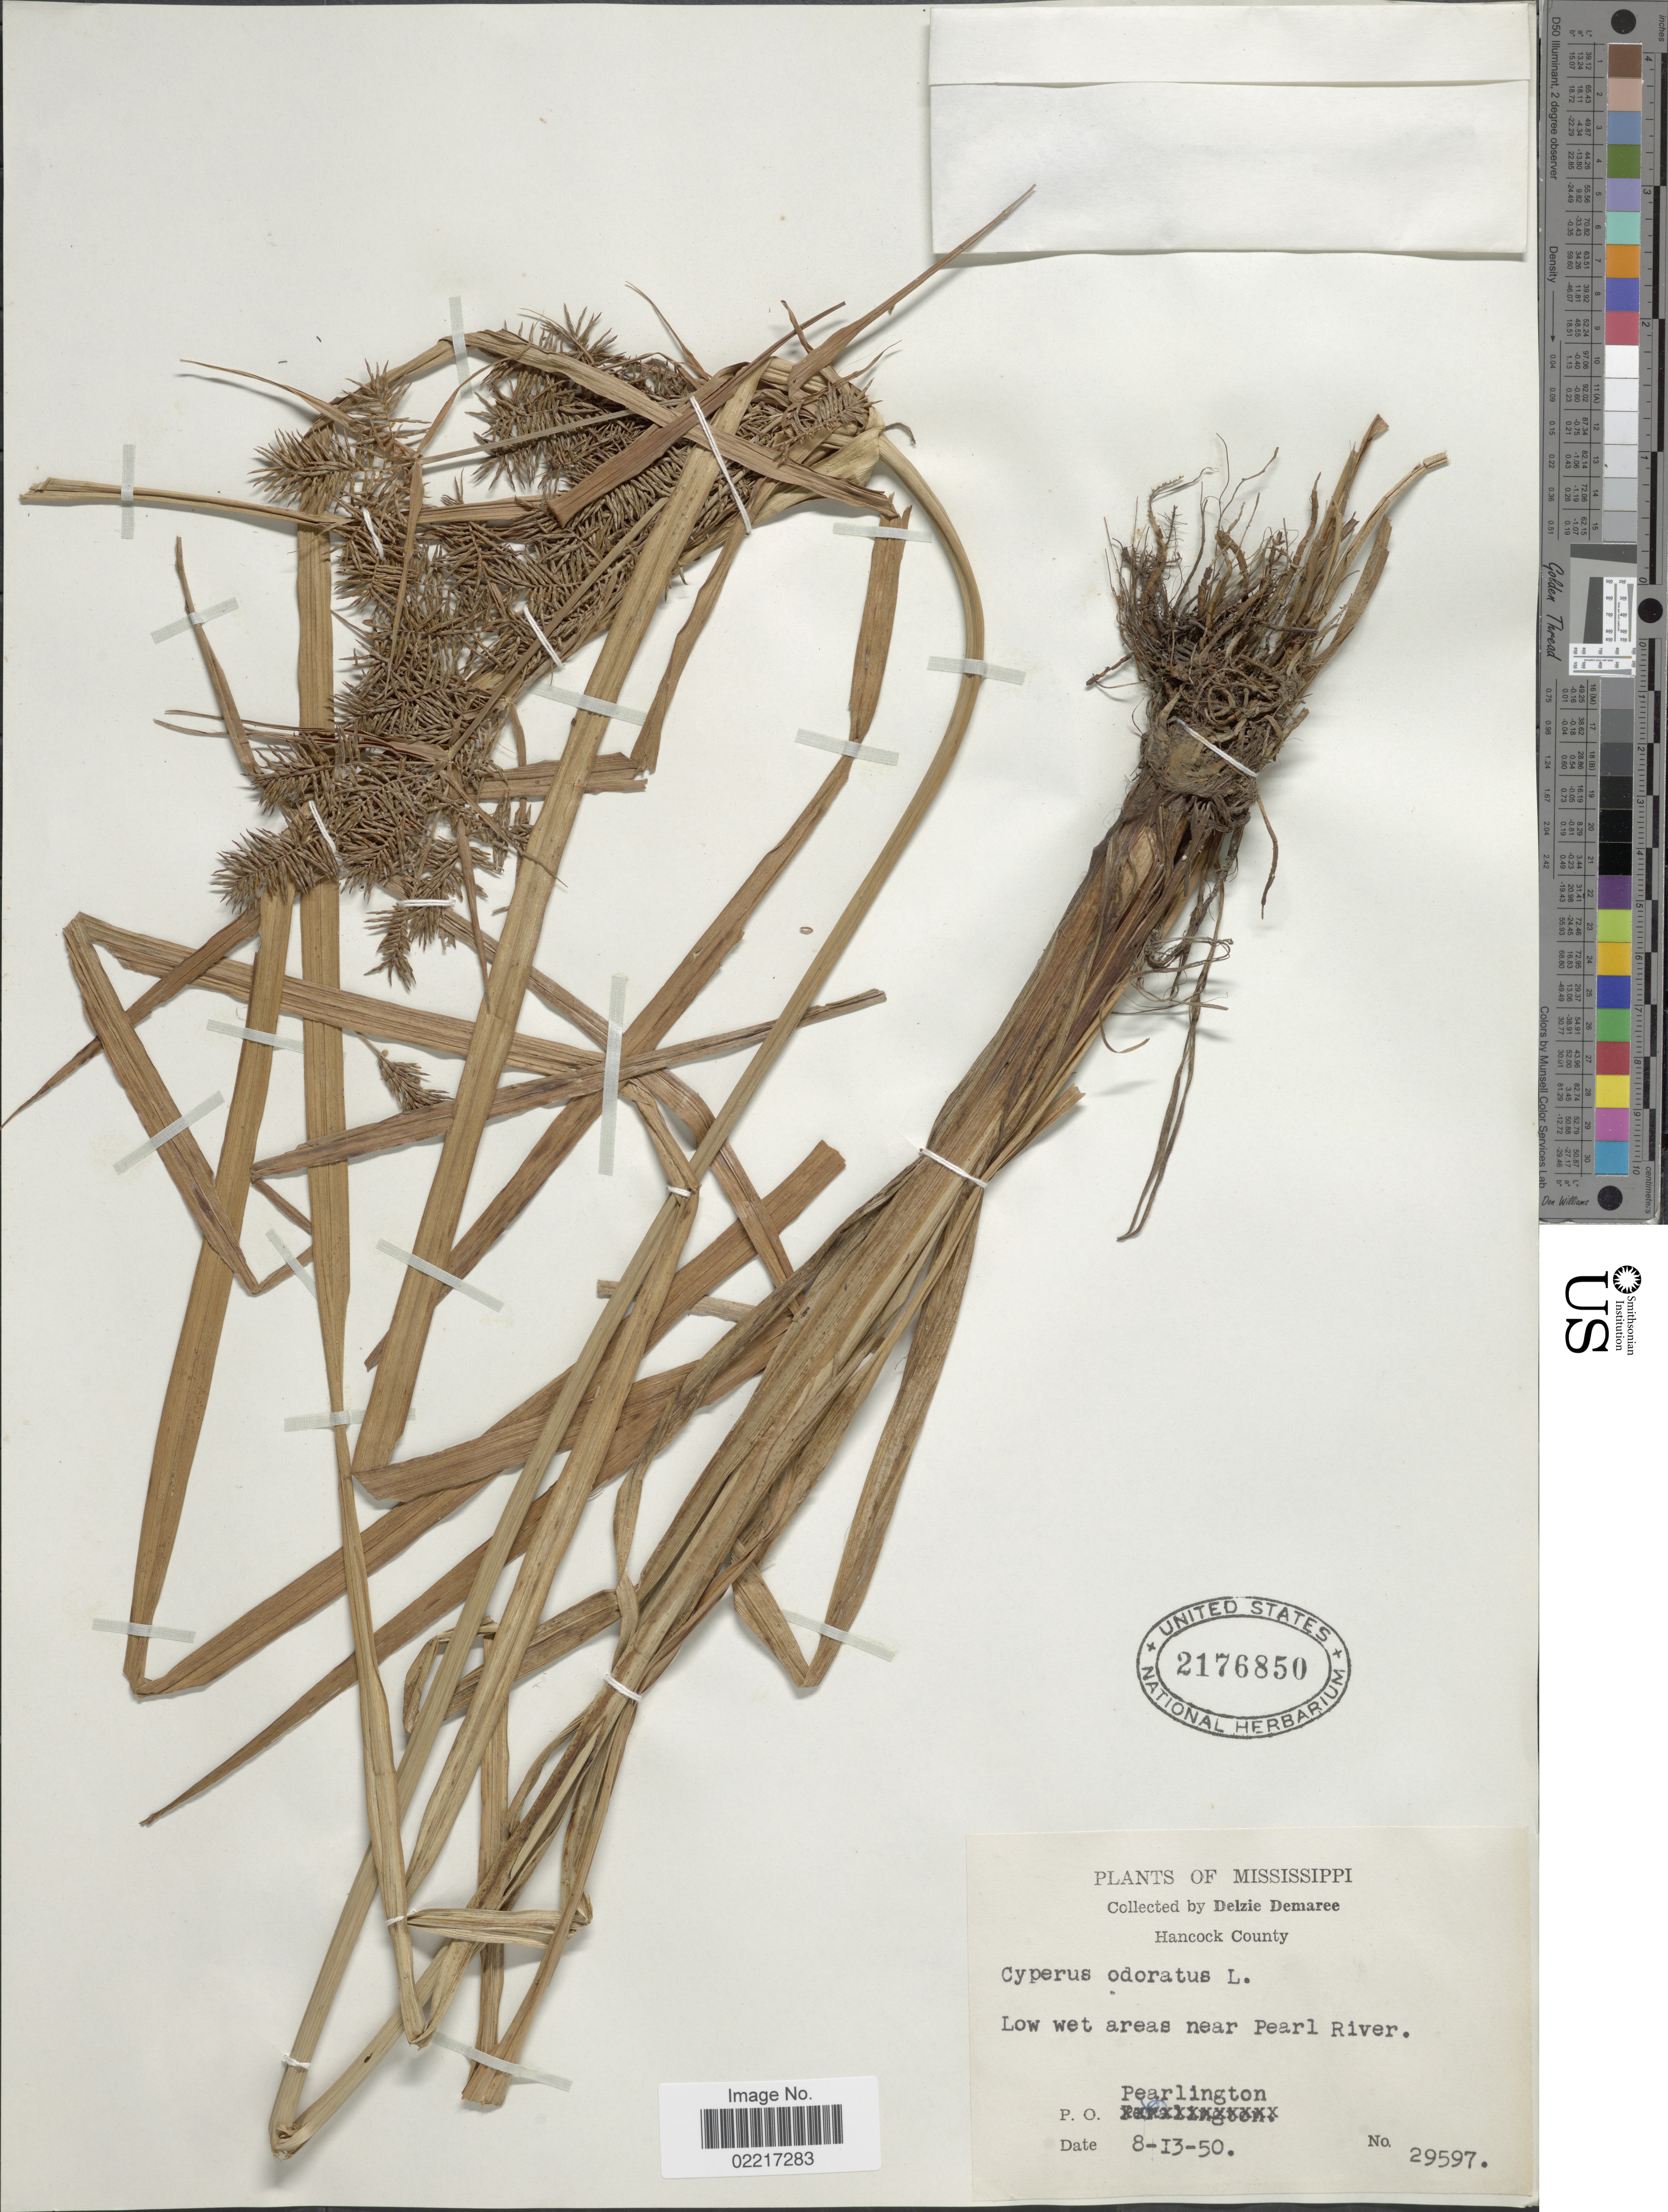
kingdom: Plantae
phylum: Tracheophyta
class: Liliopsida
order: Poales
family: Cyperaceae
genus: Cyperus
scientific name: Cyperus odoratus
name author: L.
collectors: D. Demaree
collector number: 29597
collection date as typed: Transcribed d/m/y: 13/8/50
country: United States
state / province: Mississippi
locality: Hancock County, Low wet areas near Pearl River, P.O. Pearlington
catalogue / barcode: US 2176850